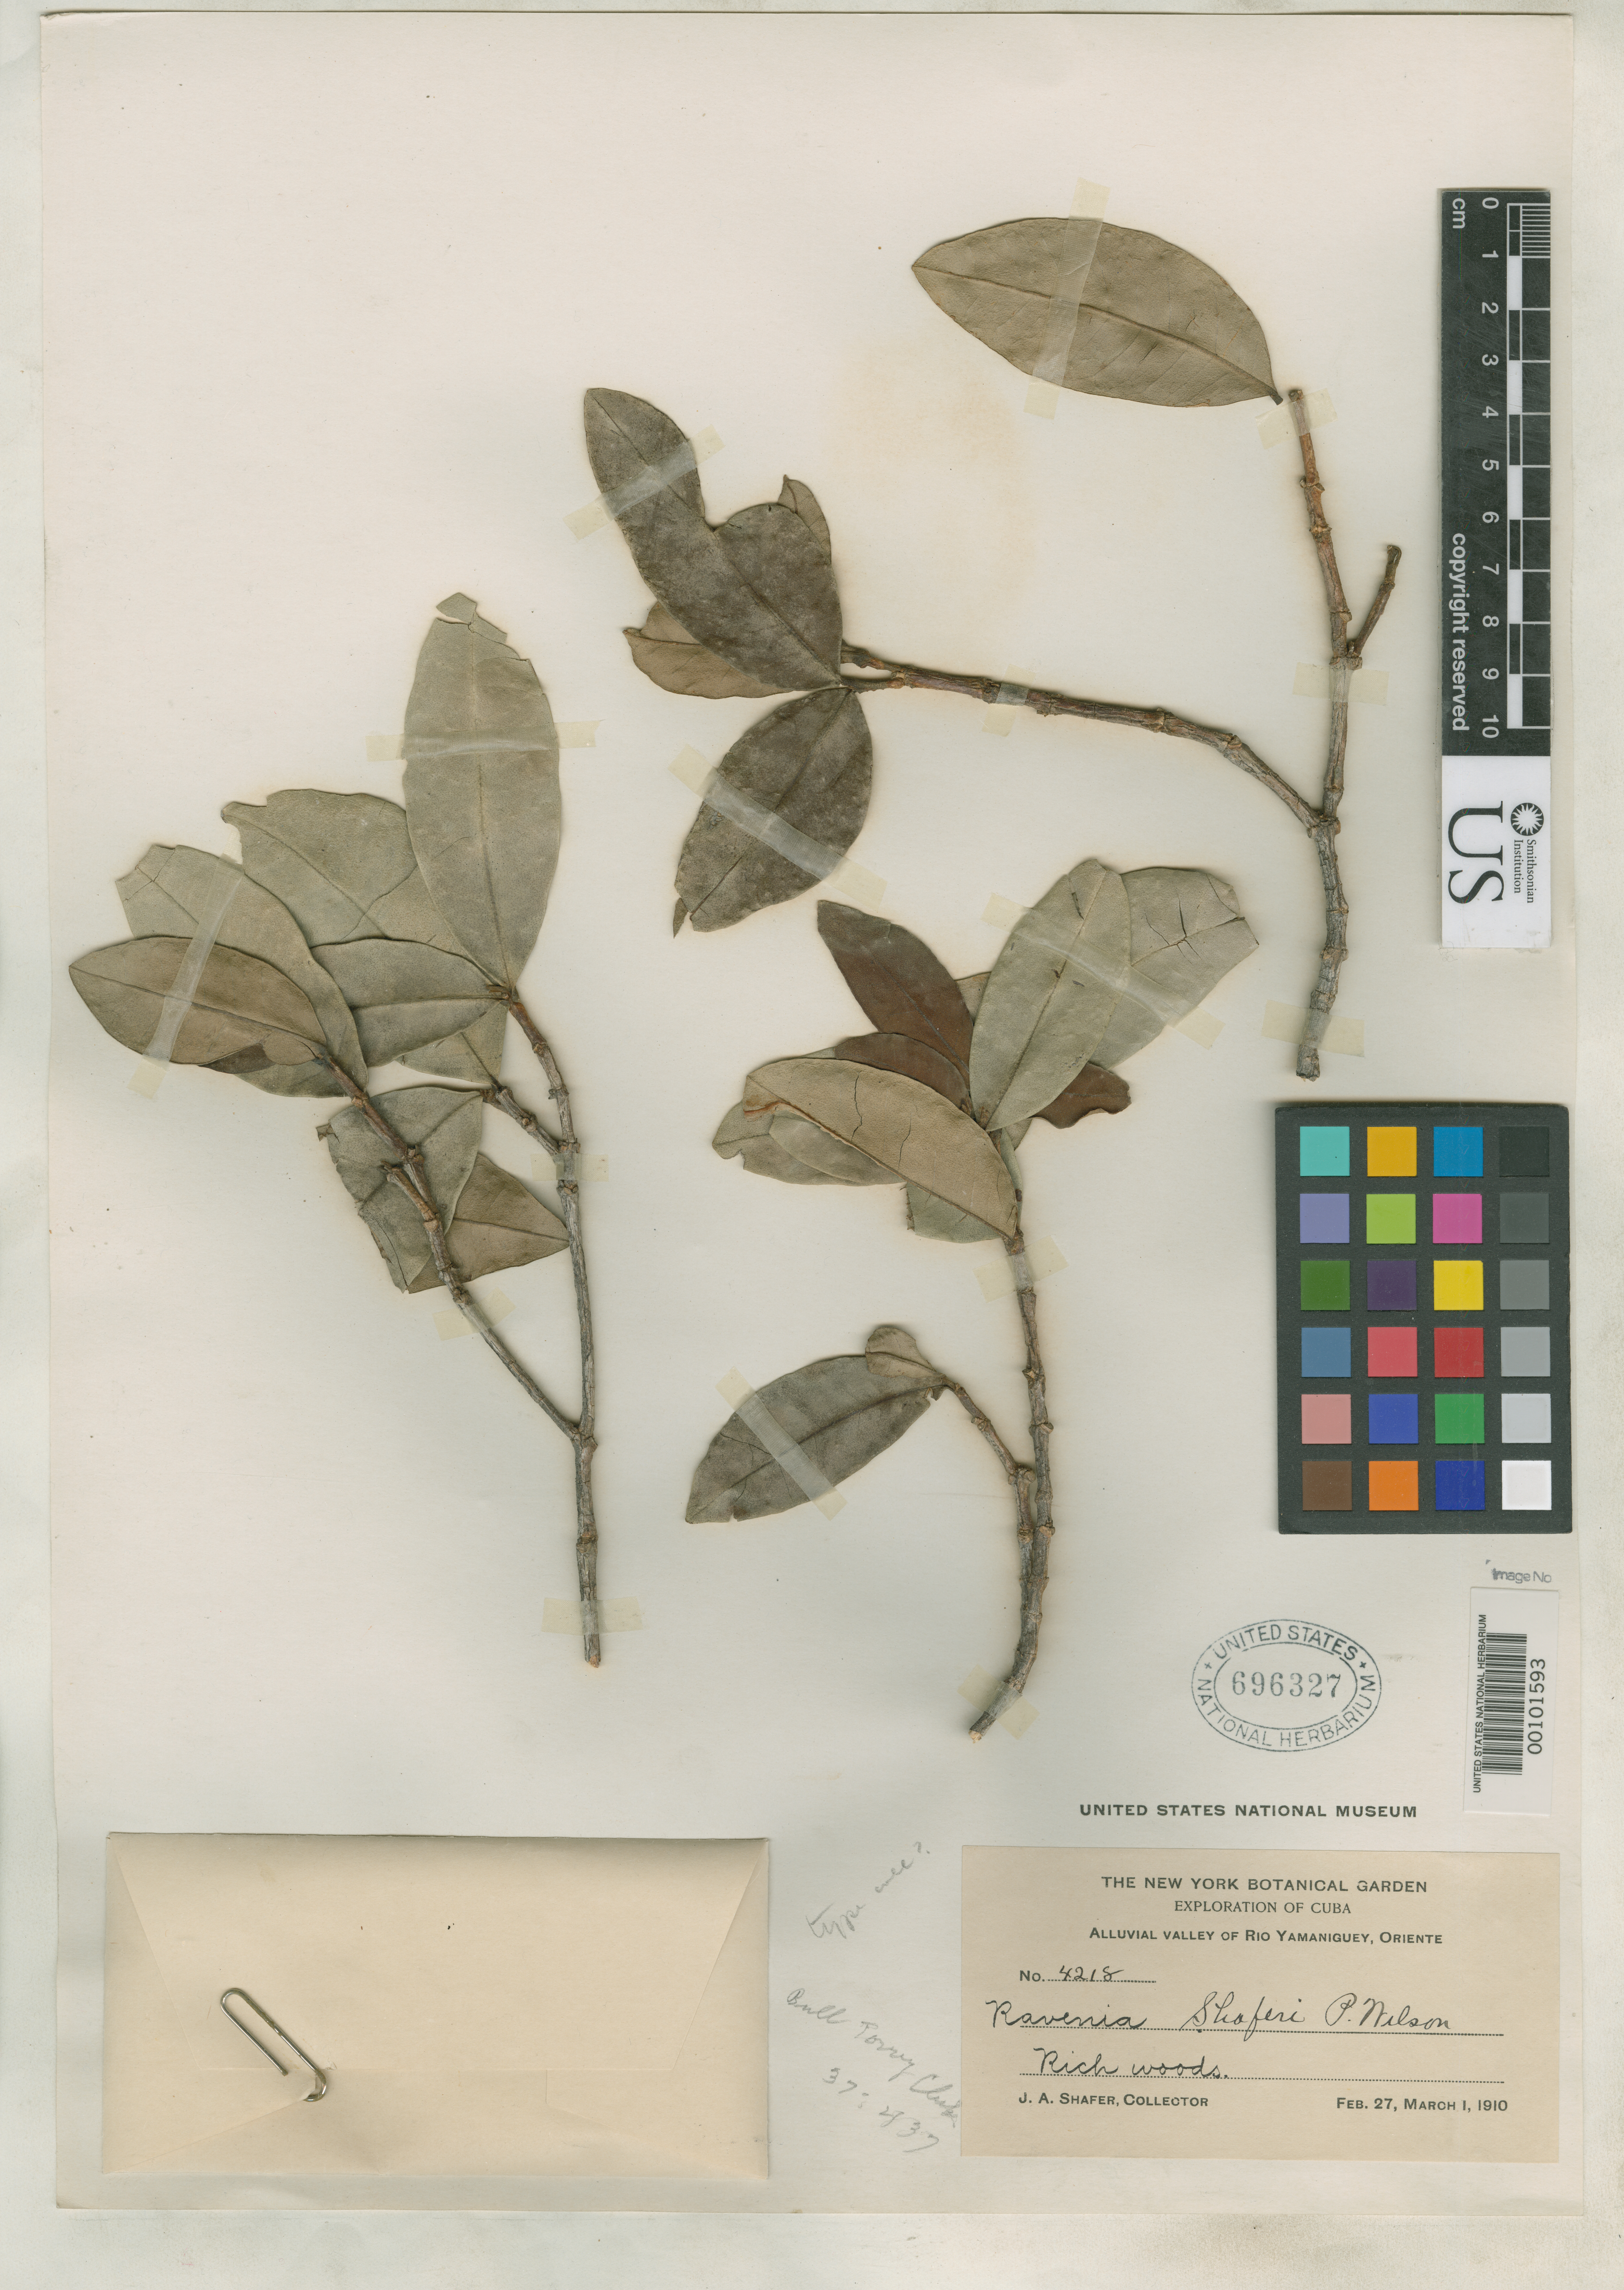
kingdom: Plantae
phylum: Tracheophyta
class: Magnoliopsida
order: Sapindales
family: Rutaceae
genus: Ravenia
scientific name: Ravenia shaferi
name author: P. Wilson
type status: Isotype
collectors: J. A. Shafer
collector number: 4218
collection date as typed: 27 Feb 1910 to 01 Mar 1910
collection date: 1910-02-27/1910-03-01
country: Cuba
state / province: Oriente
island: Greater Antilles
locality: Alluvial valley of Rio Yamaniguey.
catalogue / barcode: US 696327